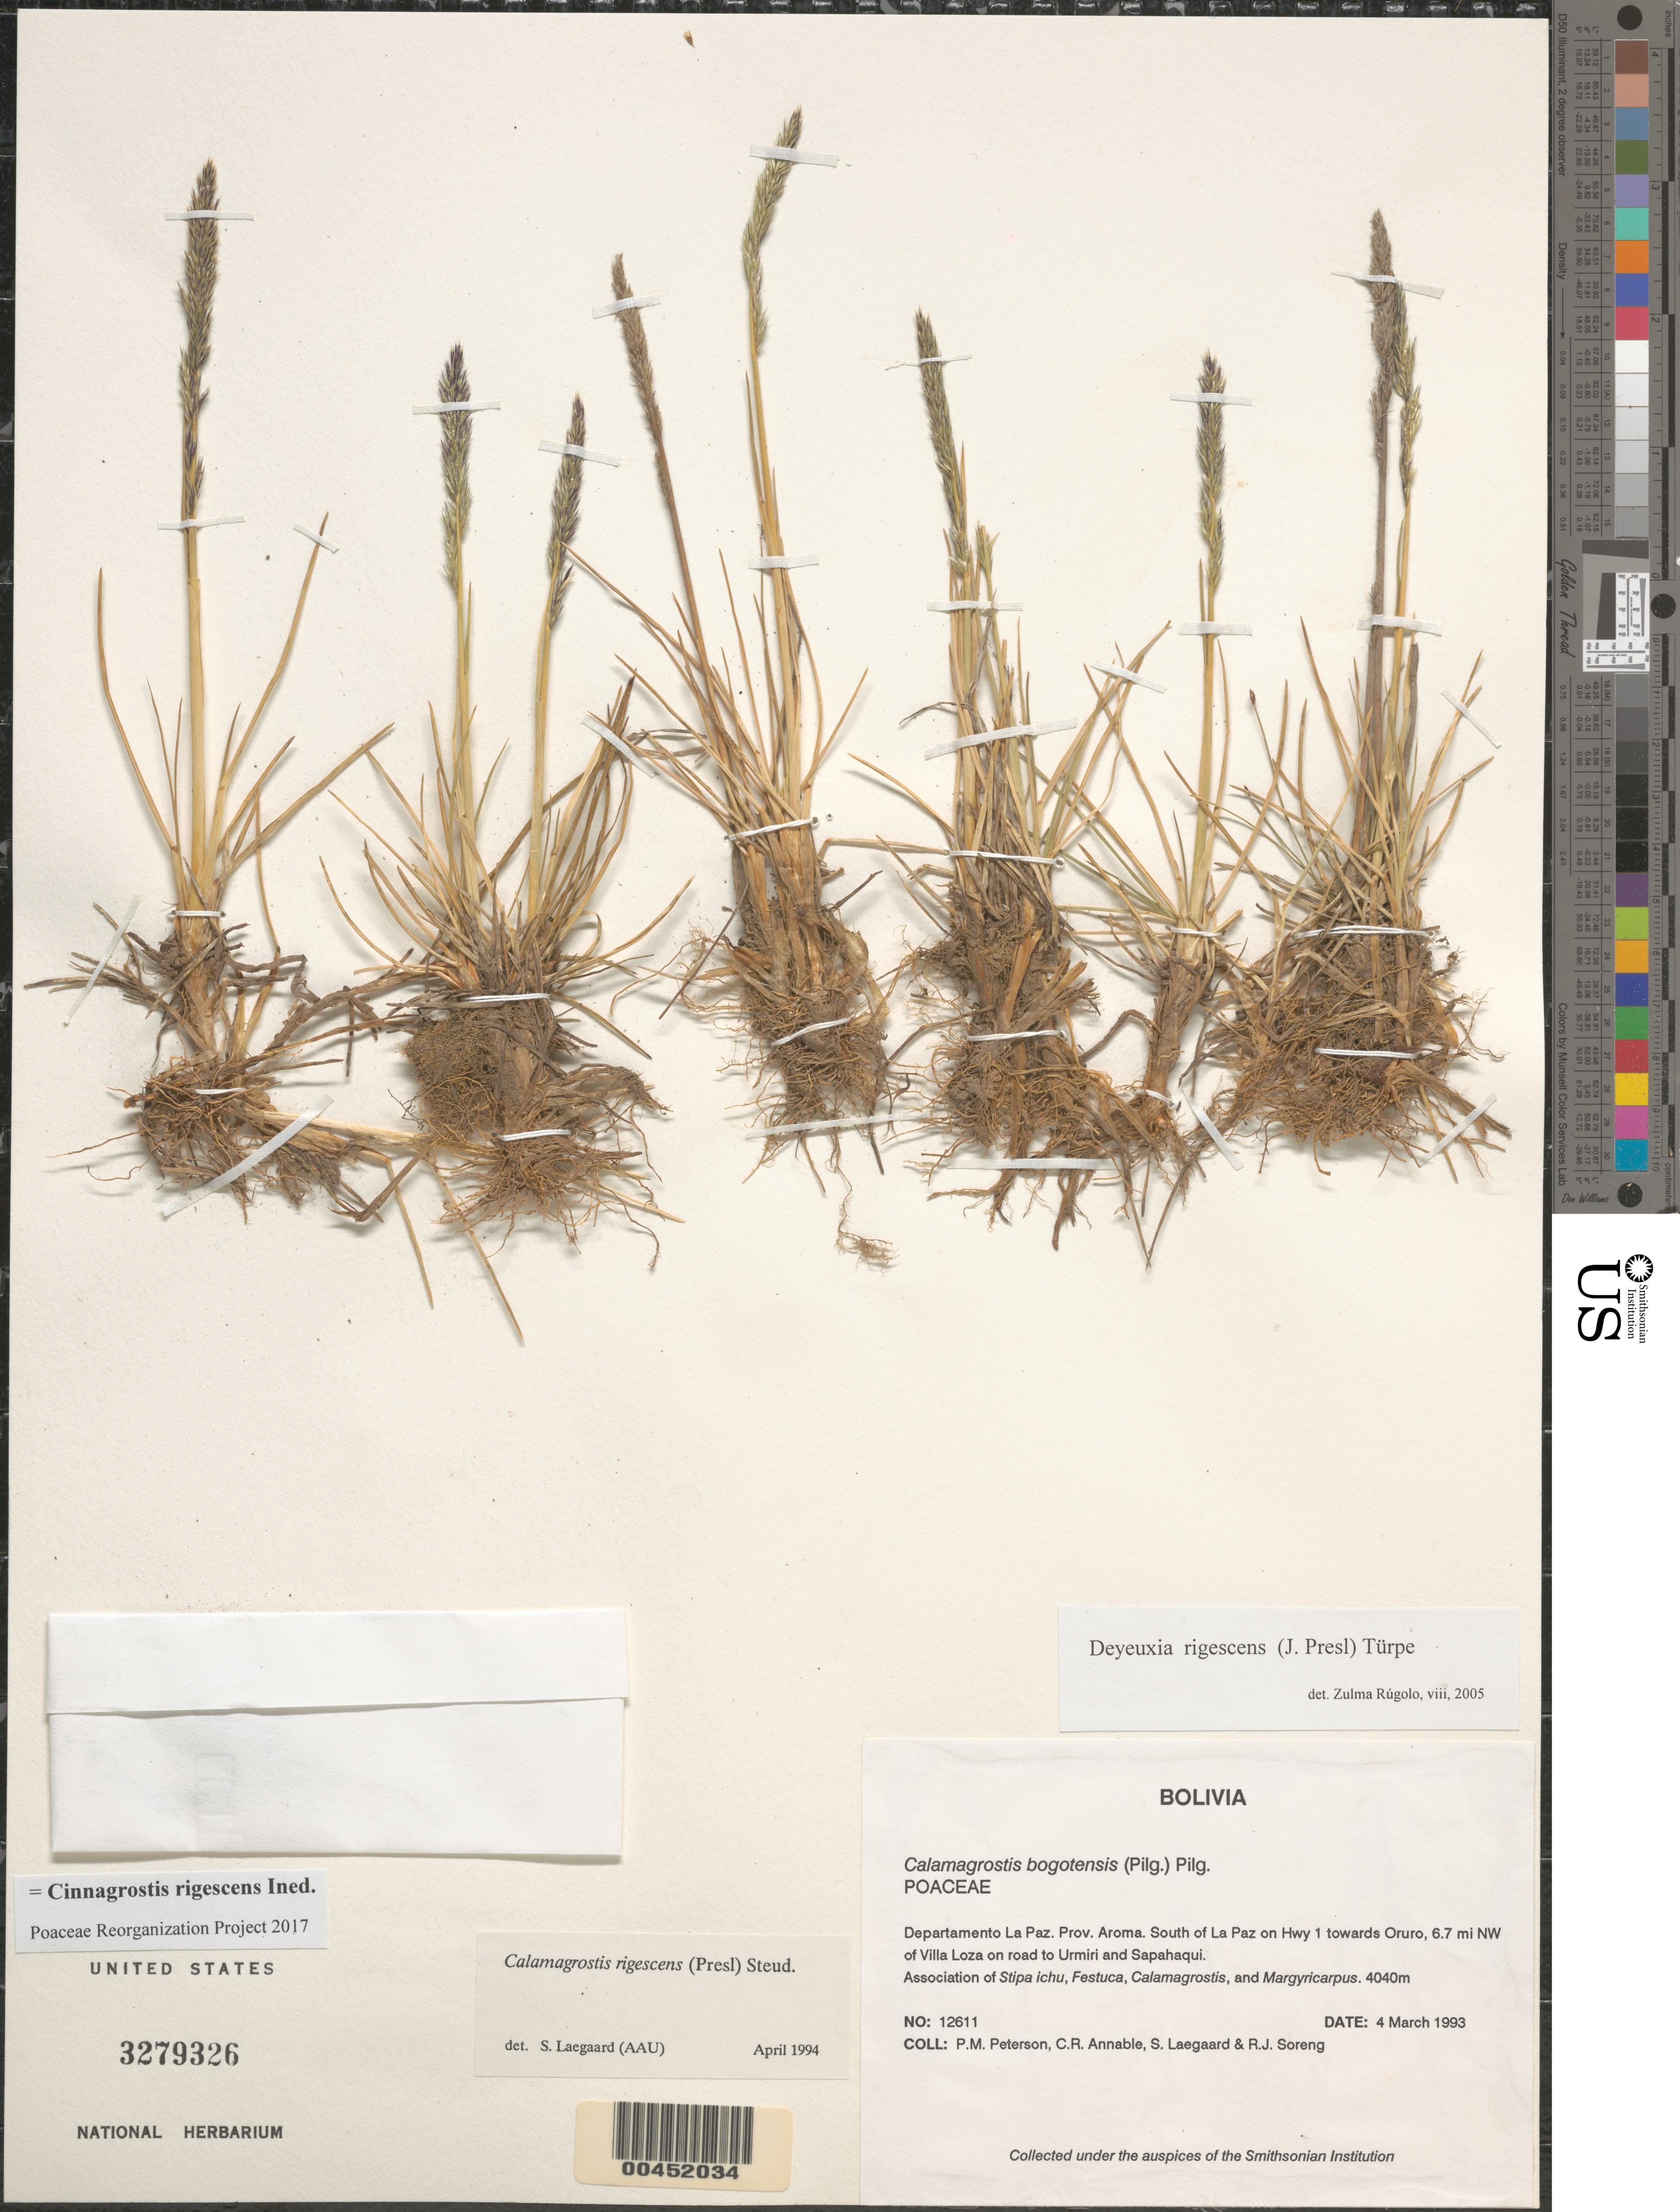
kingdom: Plantae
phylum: Tracheophyta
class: Liliopsida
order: Poales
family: Poaceae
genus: Cinnagrostis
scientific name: Cinnagrostis rigescens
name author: (J. Presl) P.M. Peterson et al.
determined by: Poaceae Reorganization Project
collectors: P. M. Peterson, C. R. Annable, S. Lægaard & R. J. Soreng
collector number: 12611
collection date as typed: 04 Mar 1993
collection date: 1993-03-04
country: Bolivia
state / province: La Paz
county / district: Aroma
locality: South of La Paz on Hwy 1 towards Oruro, 6.7 mi NW of Villa Loza on road to Urmiri and Sapahaqui.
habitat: Association of Stipa ichu, Festuca, Calamagrostis, and Margyricarpus.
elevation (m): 4040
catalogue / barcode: US 3279326